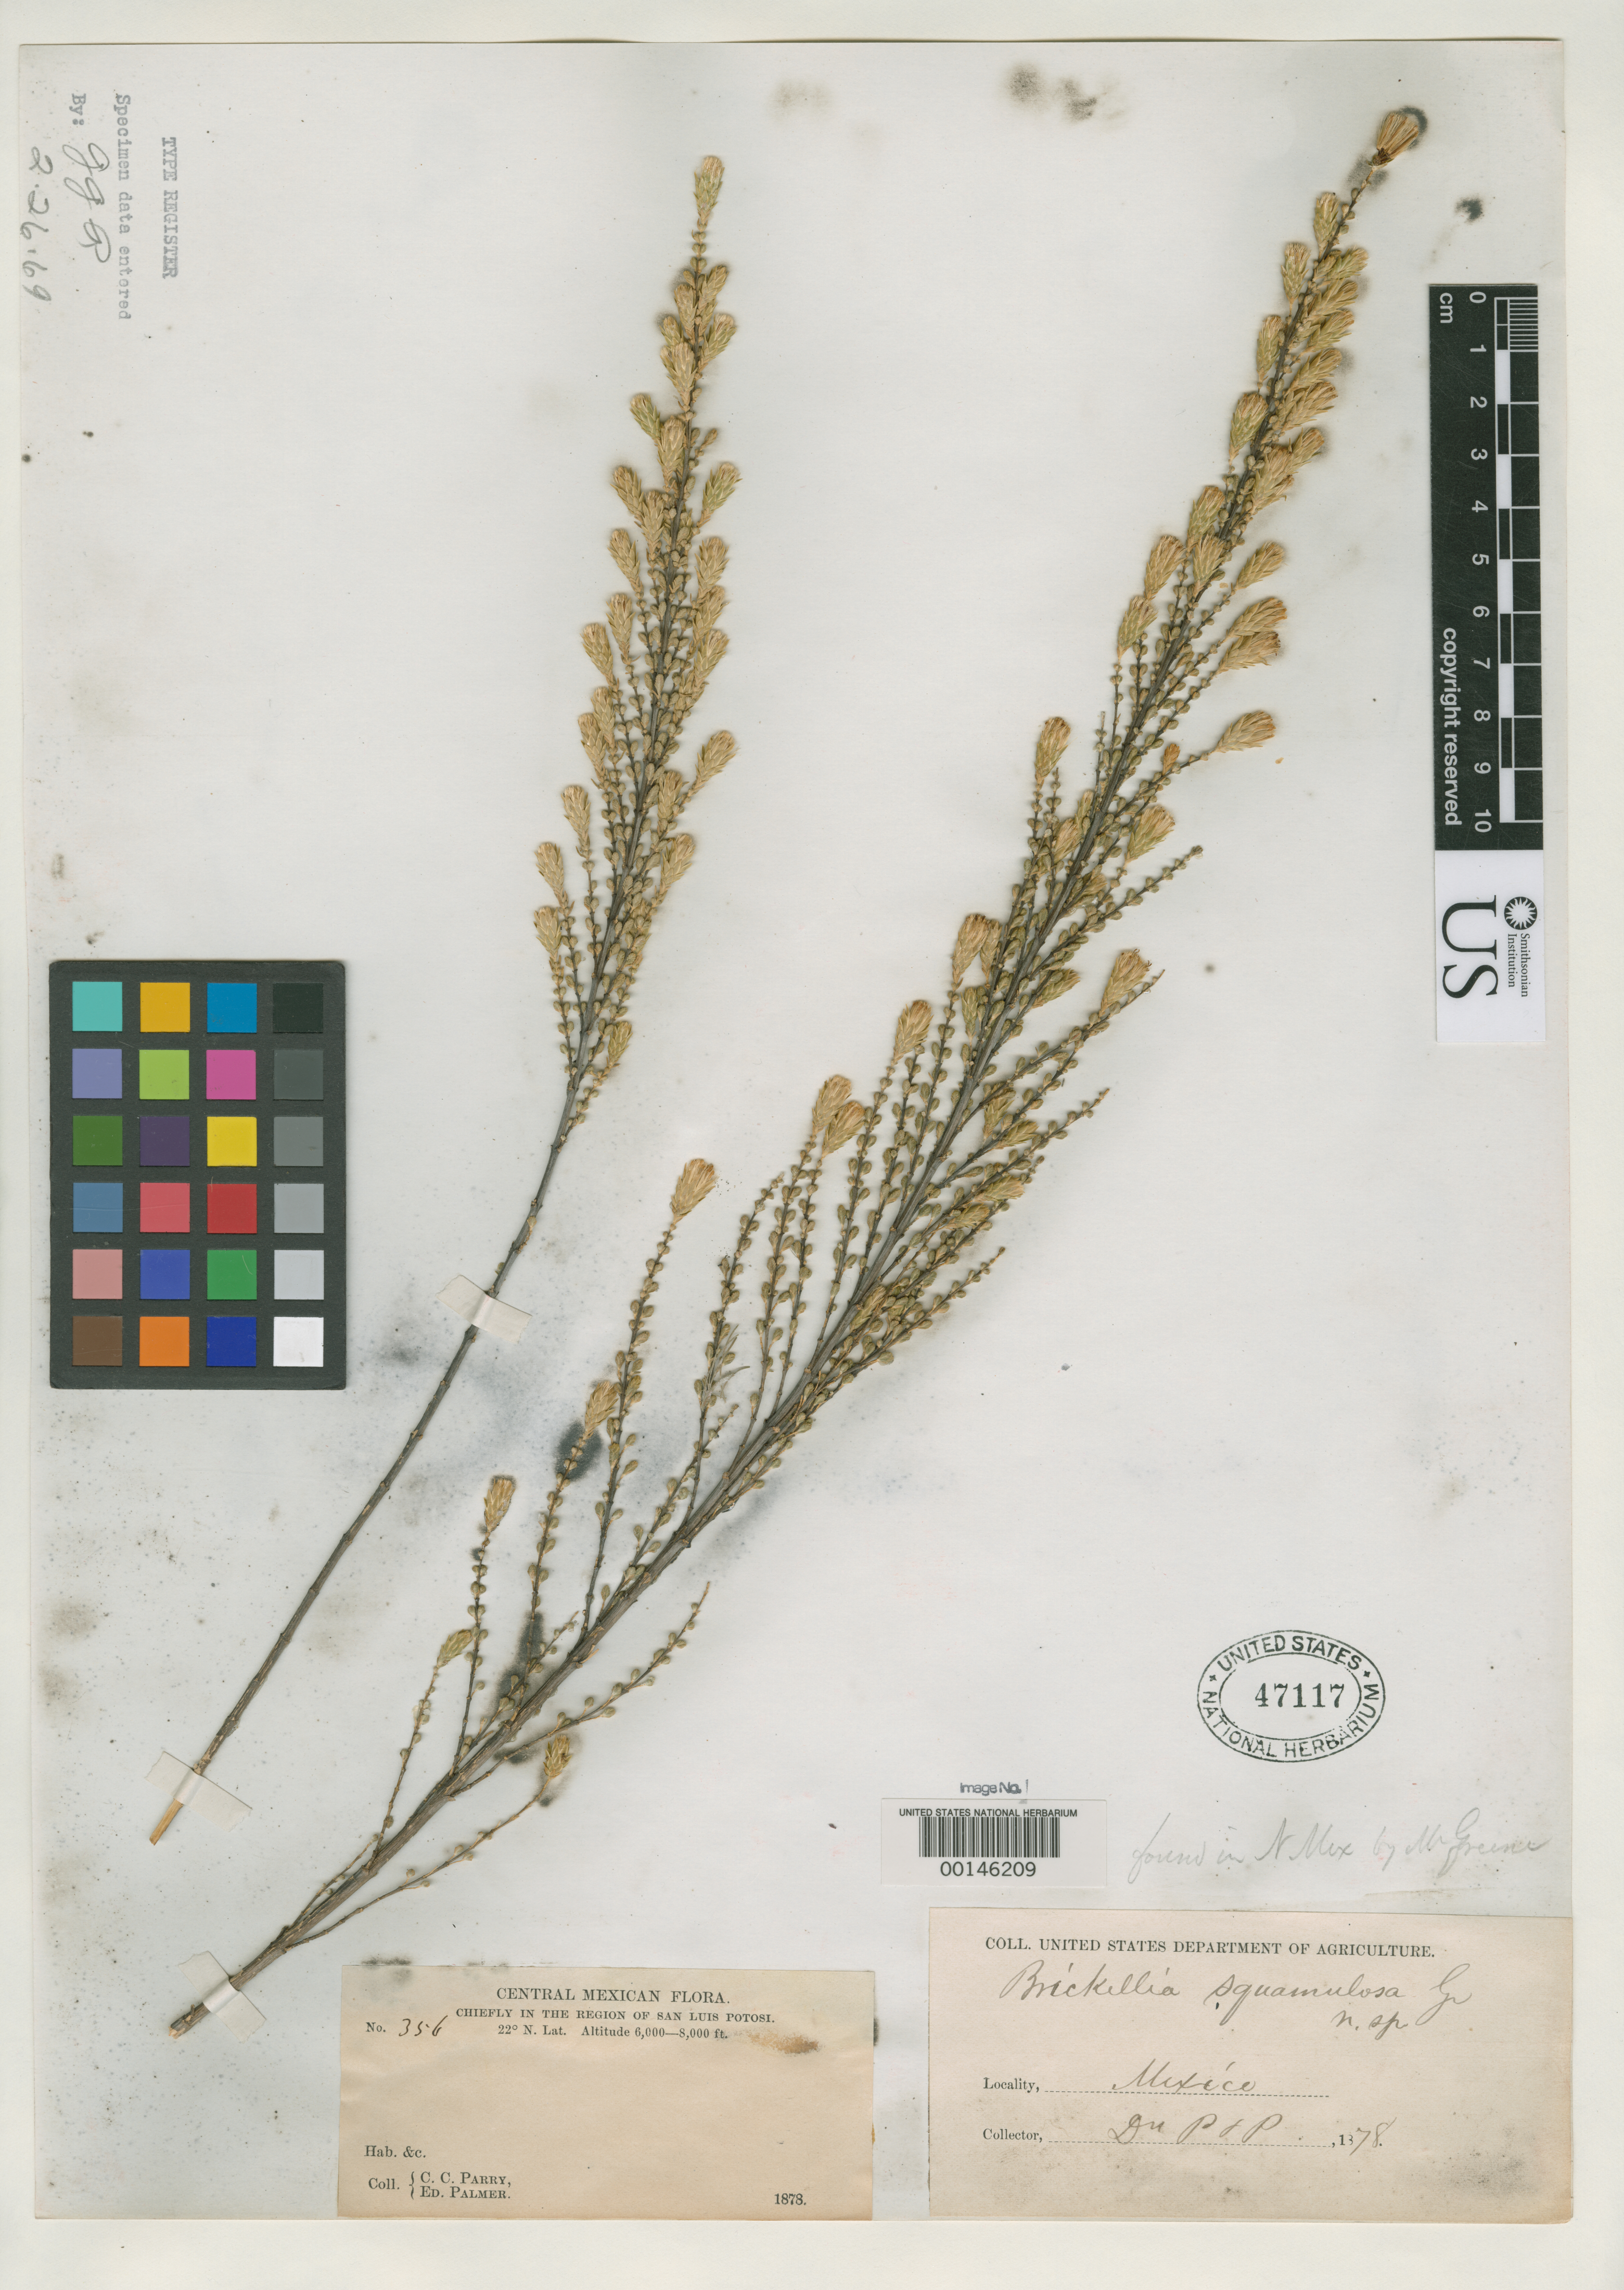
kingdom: Plantae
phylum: Tracheophyta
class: Magnoliopsida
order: Asterales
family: Asteraceae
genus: Brickellia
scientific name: Brickellia squamulosa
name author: A. Gray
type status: Isotype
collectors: C. C. Parry & E. Palmer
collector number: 356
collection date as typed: May 1878 to -- Jul 1878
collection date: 1878-05/1878-07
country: Mexico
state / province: San Luis Potosi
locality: Near San Luis Potosi.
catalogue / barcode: US 47117